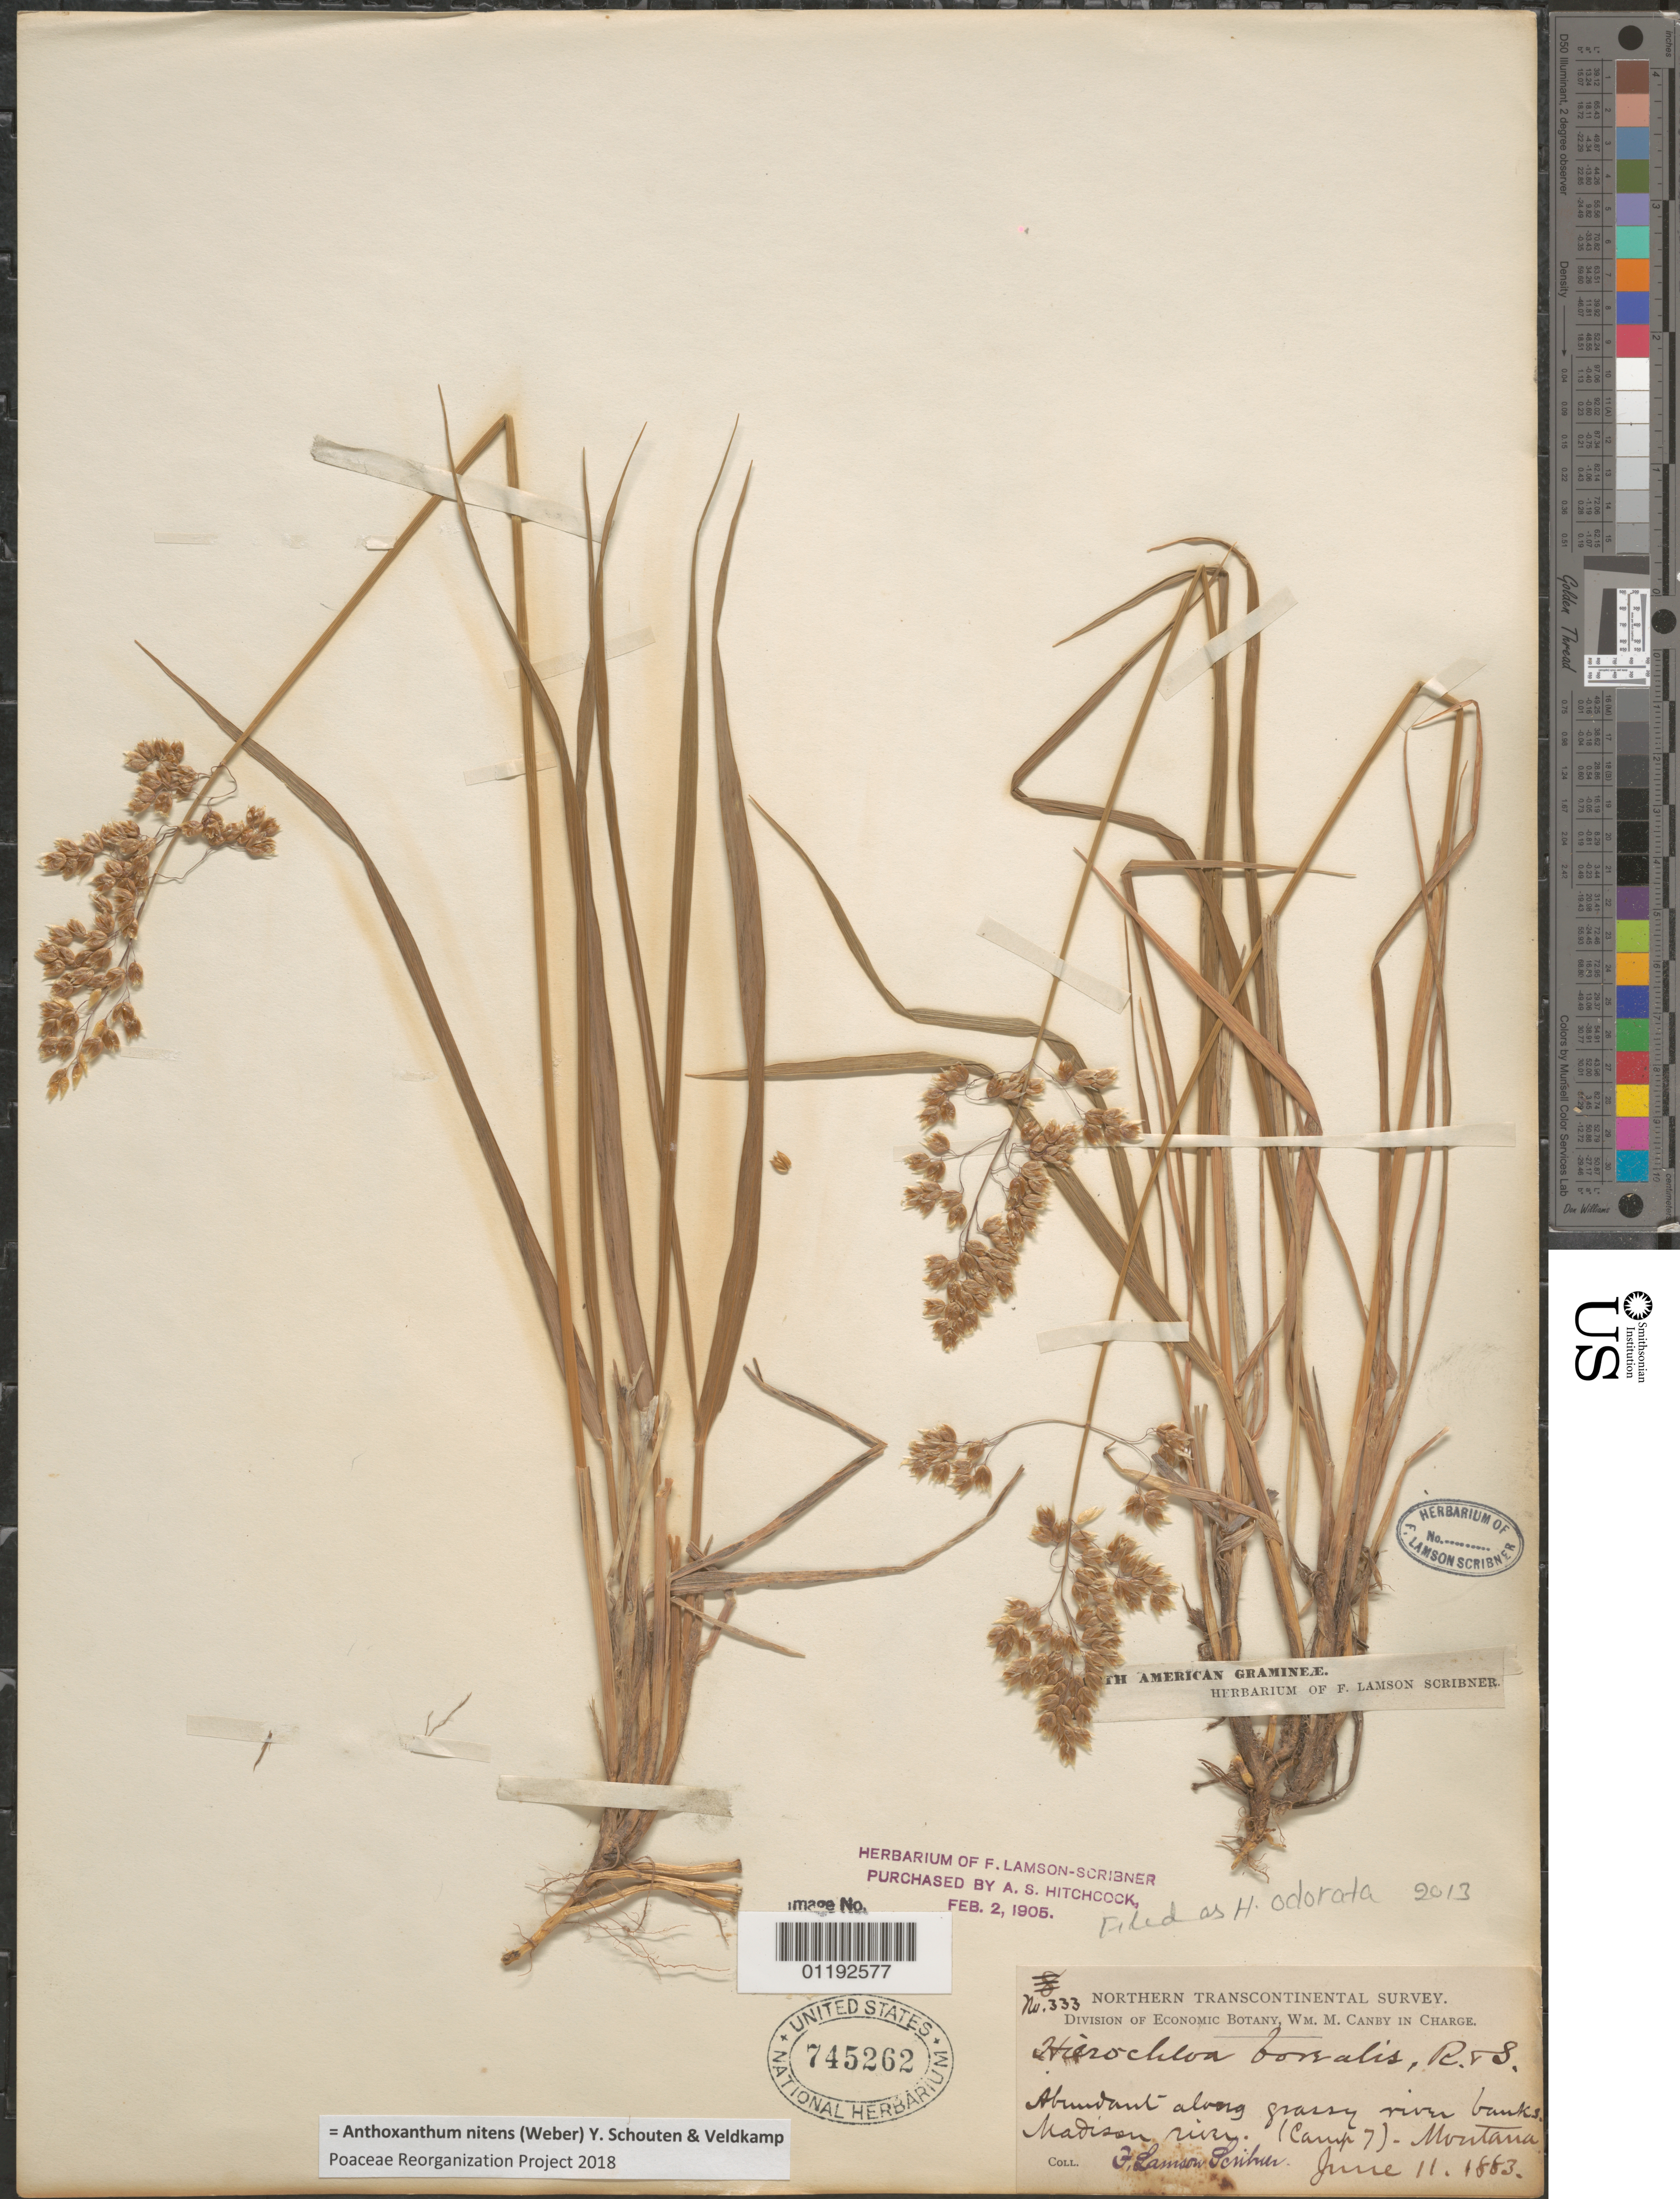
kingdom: Plantae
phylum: Tracheophyta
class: Liliopsida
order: Poales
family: Poaceae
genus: Anthoxanthum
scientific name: Anthoxanthum nitens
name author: (G.H. Weber) R.T.A. Schouten & Veldkamp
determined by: Poaceae Reorganization Project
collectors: F. L. Scribner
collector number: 333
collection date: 1883-06-11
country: United States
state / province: Montana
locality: Madison River, (Camp 7).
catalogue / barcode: US 745262